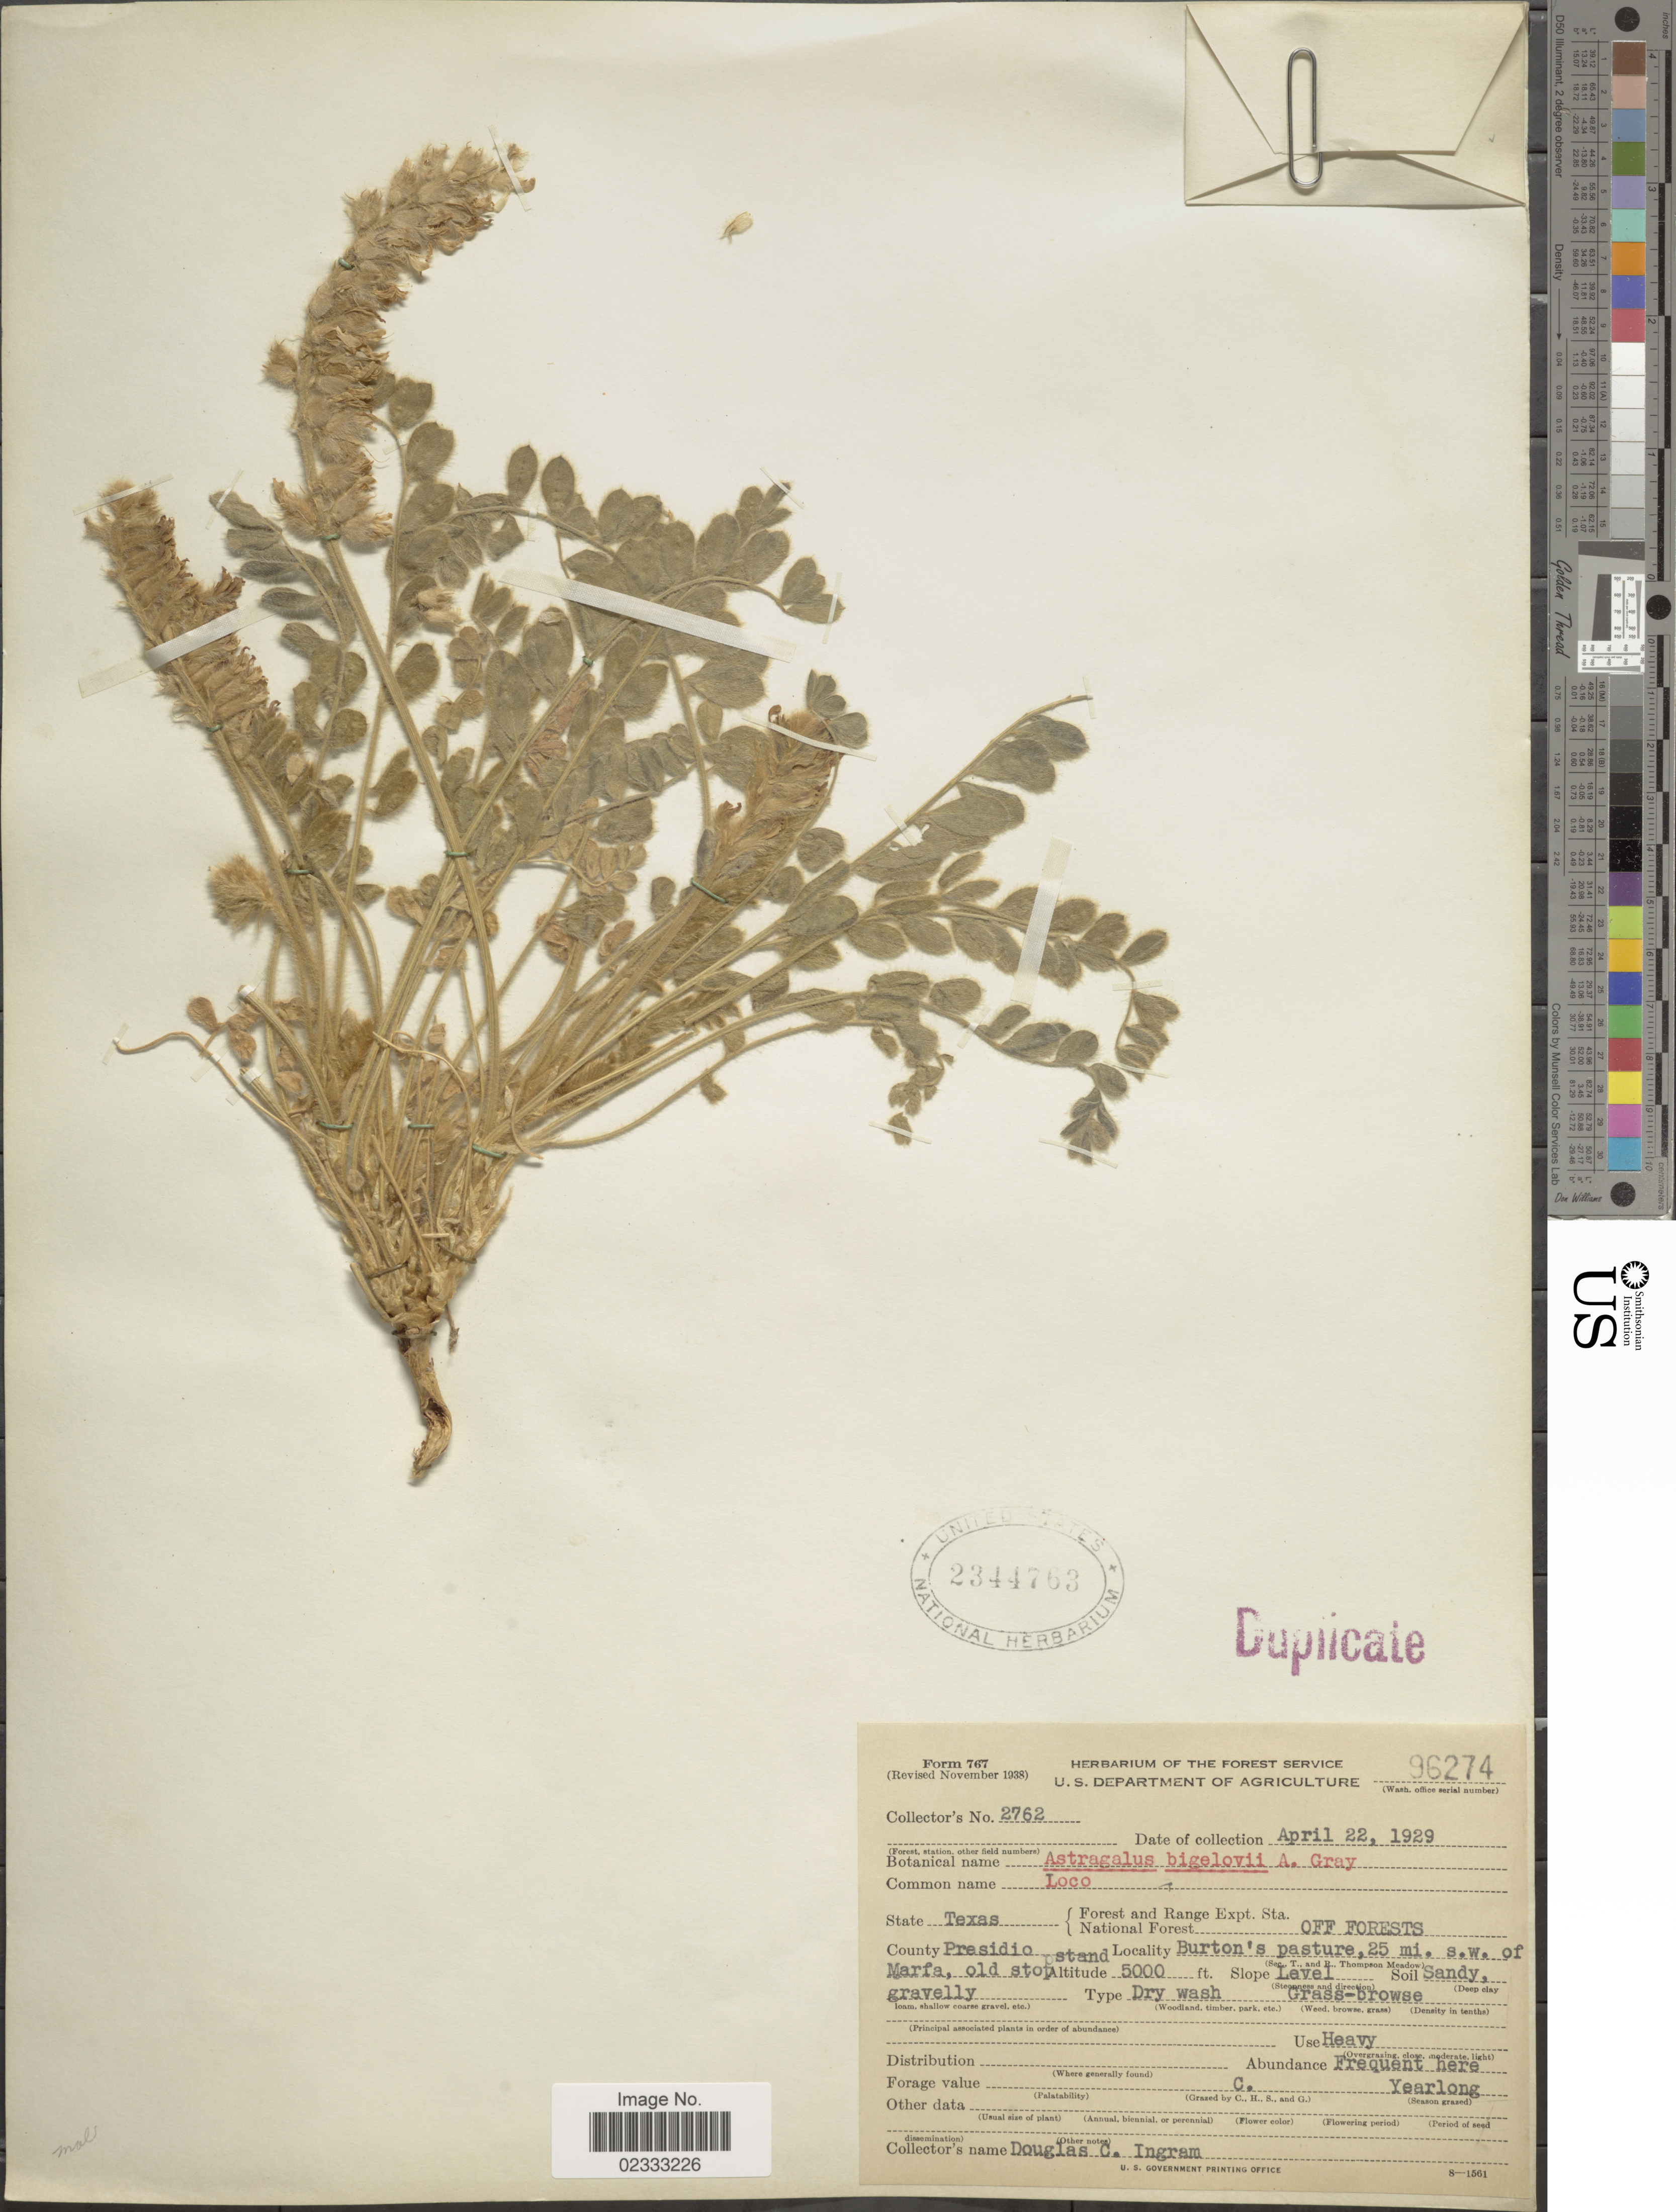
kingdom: Plantae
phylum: Tracheophyta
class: Magnoliopsida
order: Fabales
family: Fabaceae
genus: Astragalus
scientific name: Astragalus mollissimus var. bigelovii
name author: (A. Gray) Barneby ex B.L. Turner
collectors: D. C. Ingram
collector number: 2762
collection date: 1929-04-22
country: United States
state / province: Texas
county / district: Presidio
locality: Off forests, County Presidio, Burton's pasture, 25 mi, S.W. of Marfa, old stopstand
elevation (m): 1524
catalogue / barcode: US 2344763